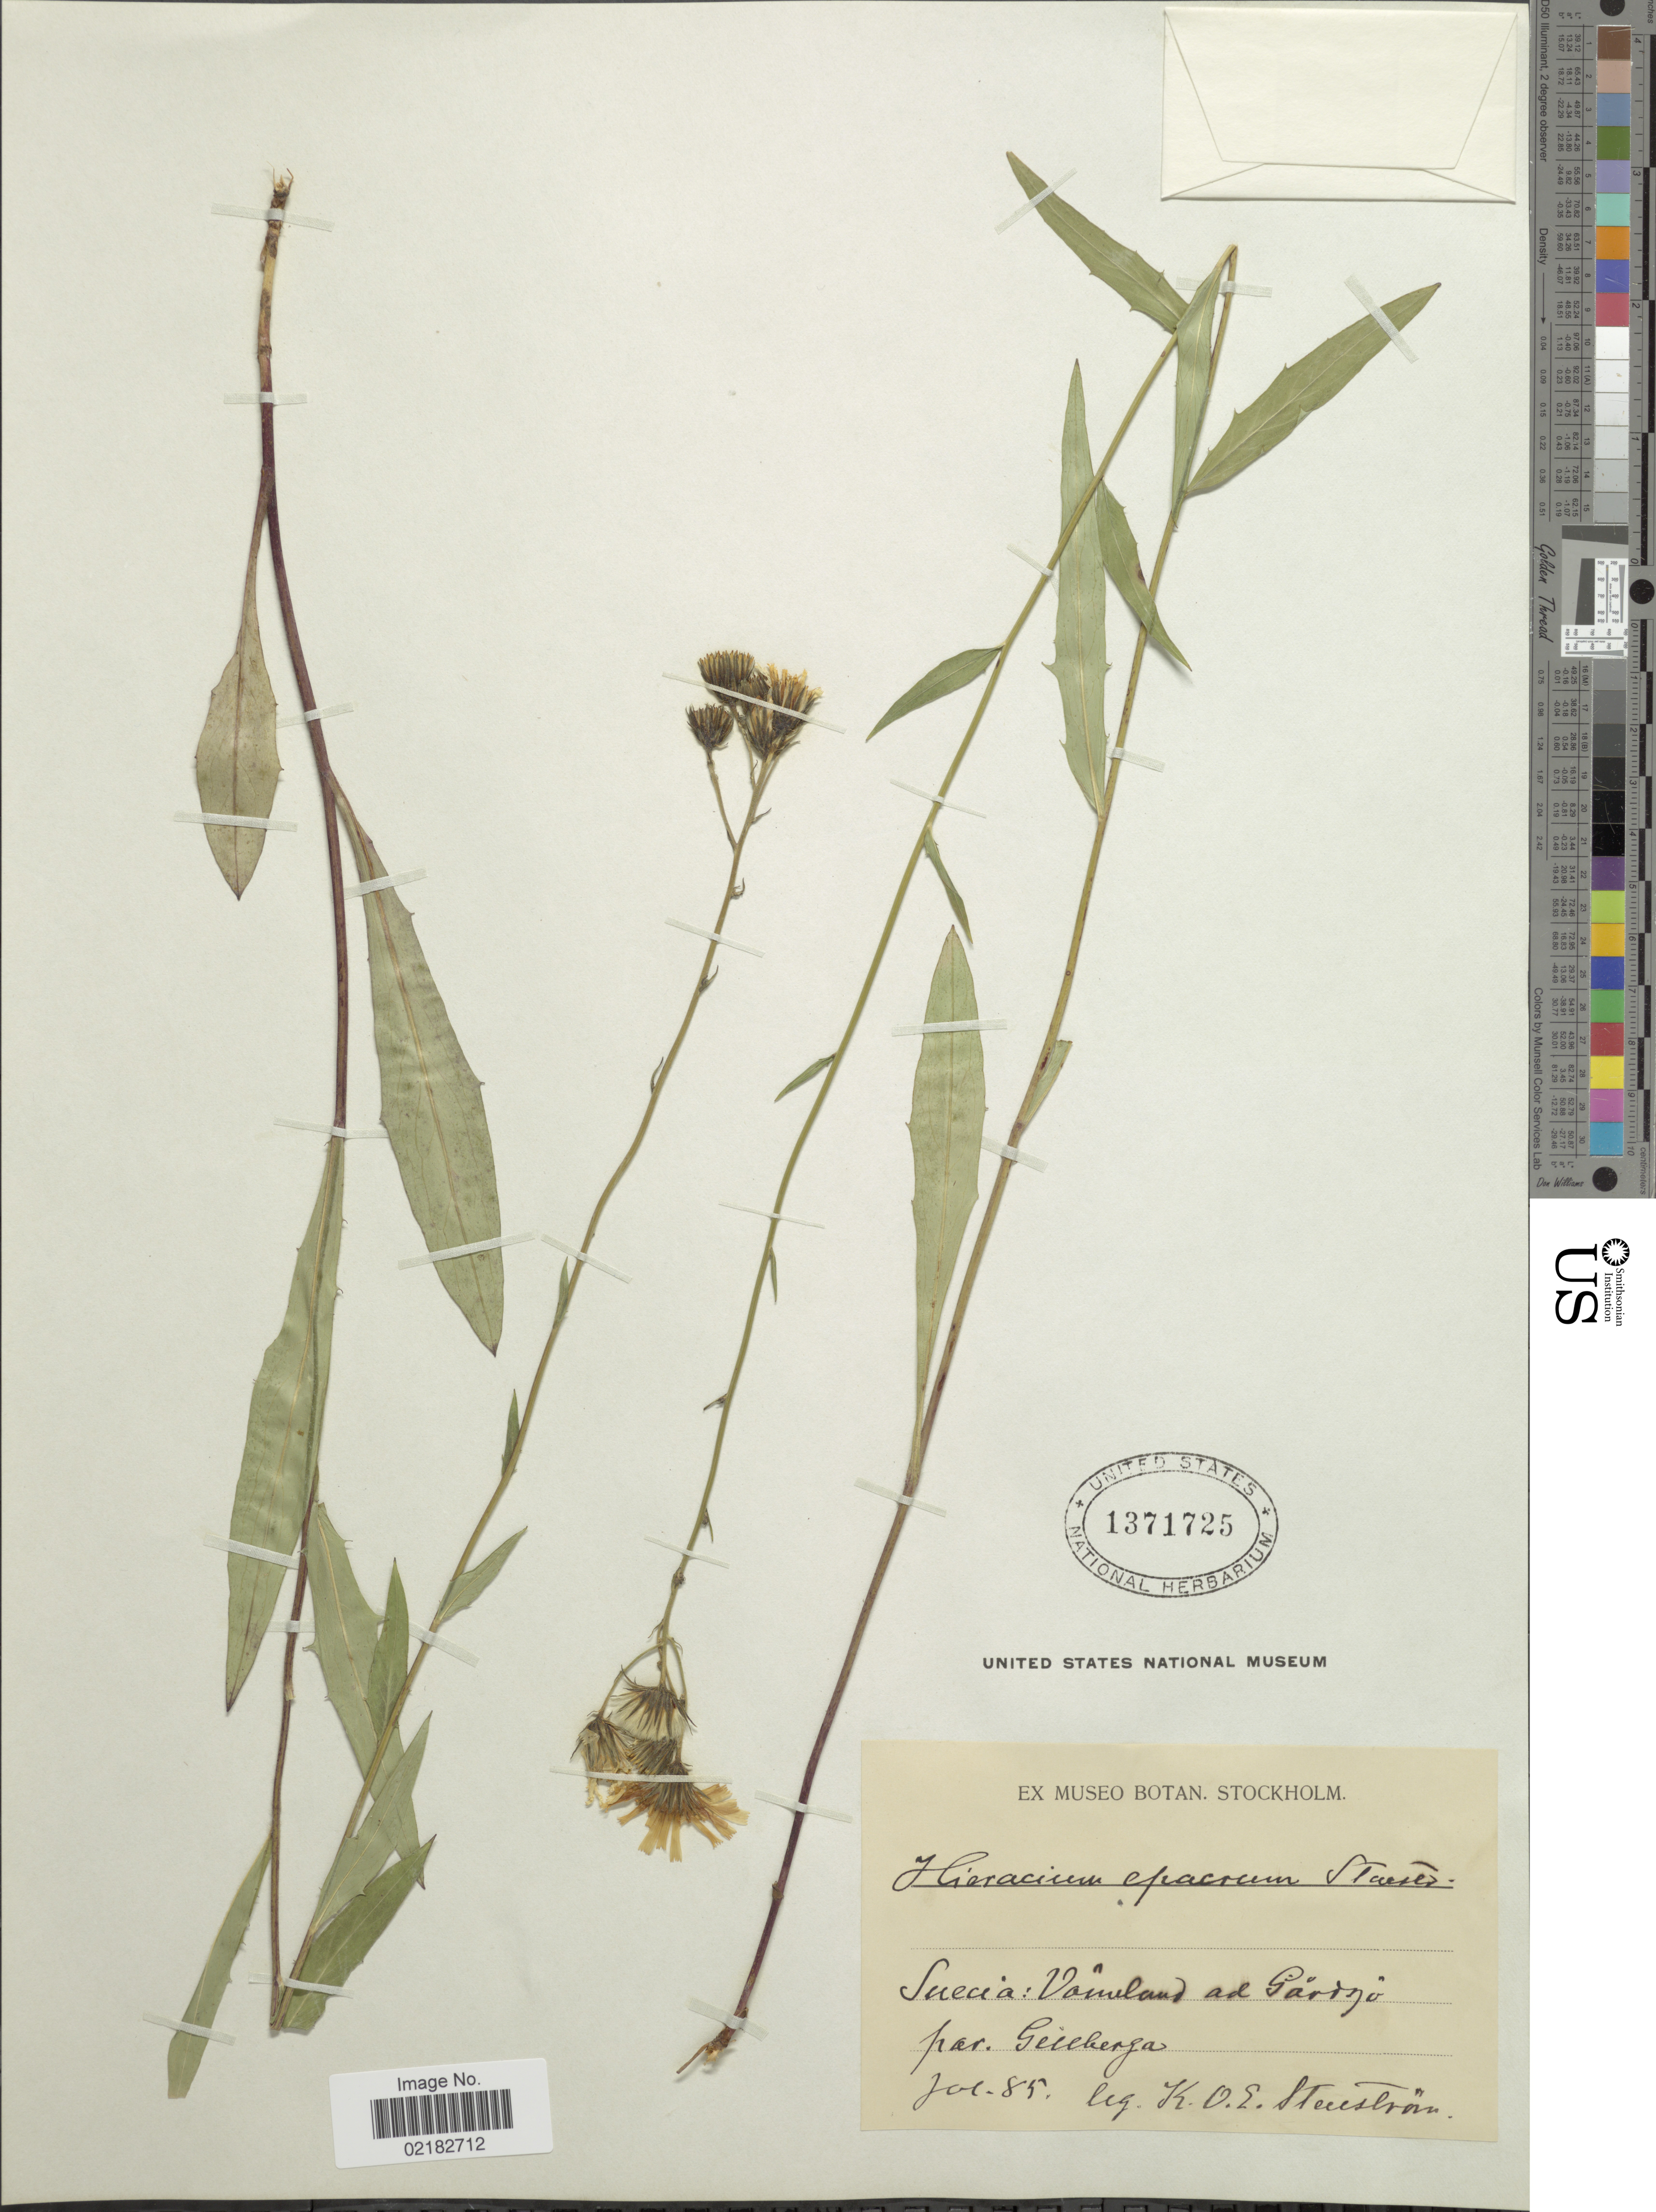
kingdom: Plantae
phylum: Tracheophyta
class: Magnoliopsida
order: Asterales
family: Asteraceae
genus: Hieracium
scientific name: Hieracium epacrum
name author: Stenstr. ex Dahlst.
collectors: K. O. E. Stenström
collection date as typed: Transcribed d/m/y: /7/85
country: Sweden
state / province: Varmland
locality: Suecia: Varmland ad Gadsjo par. Gillberga.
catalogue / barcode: US 1371725